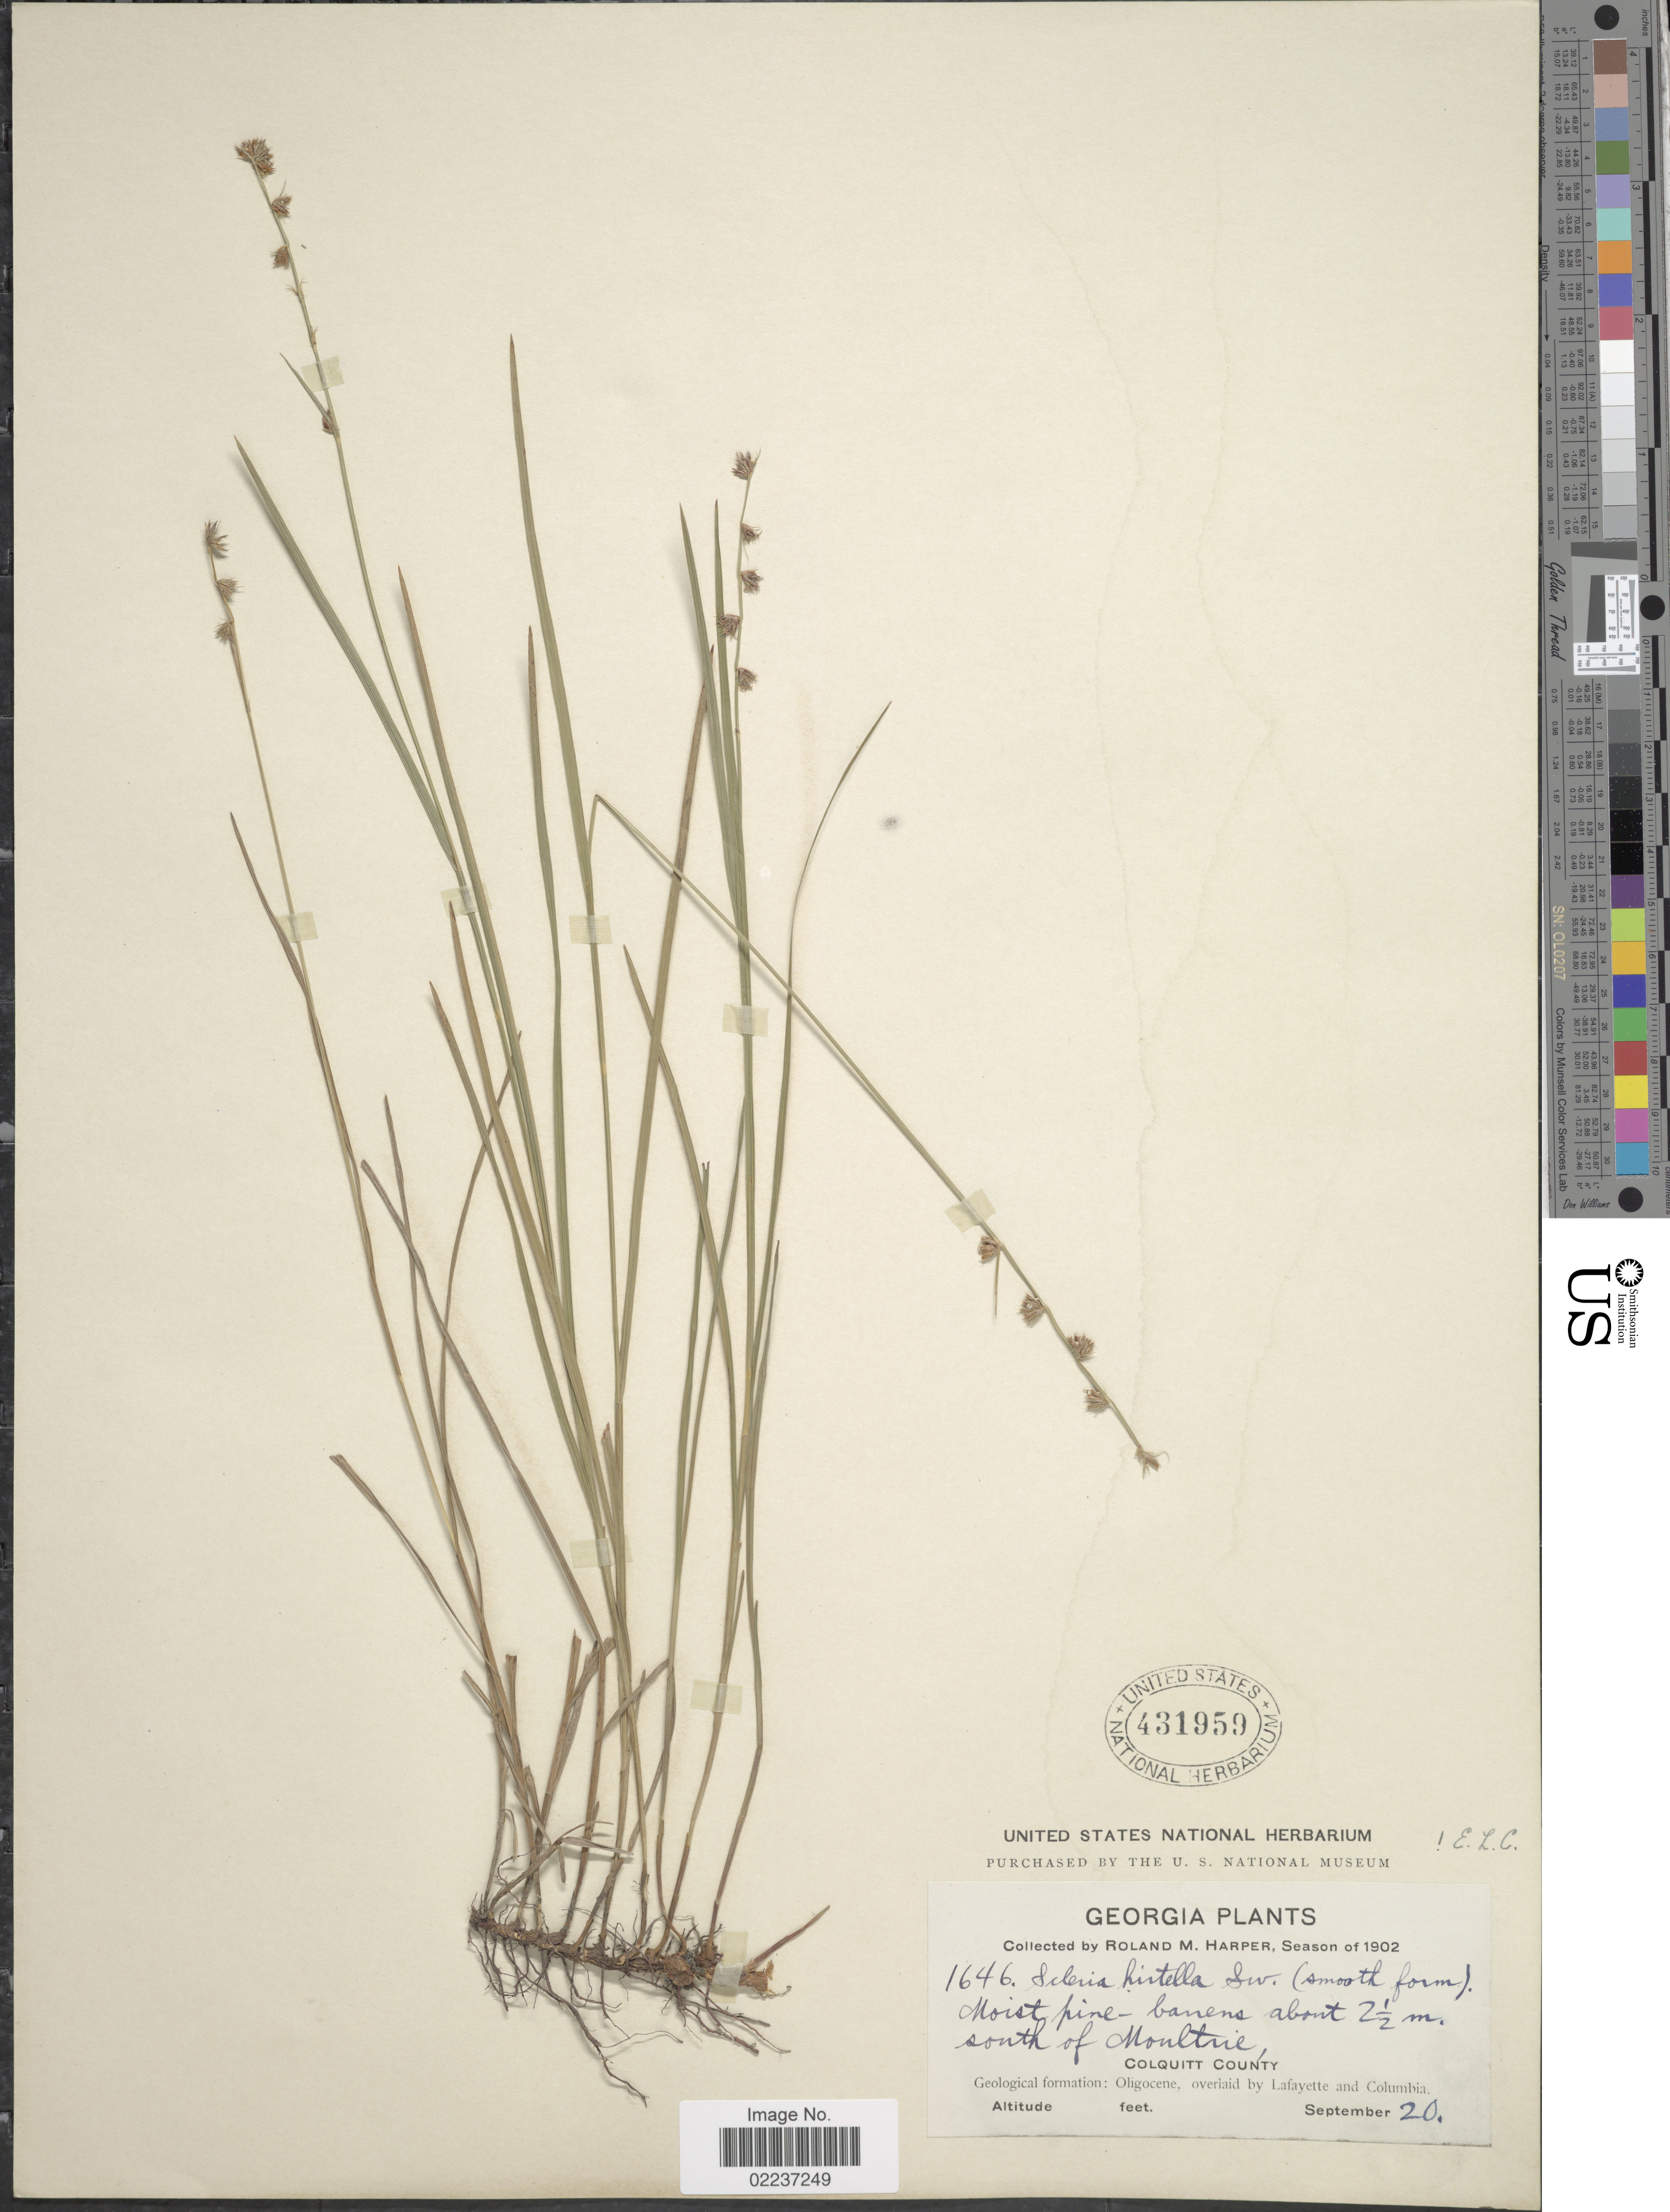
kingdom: Plantae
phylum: Tracheophyta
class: Liliopsida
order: Poales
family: Cyperaceae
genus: Scleria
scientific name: Scleria hirtella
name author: Sw.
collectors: R. M. Harper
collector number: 1646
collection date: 1902-09-20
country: United States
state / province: Georgia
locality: Moist pine-barrens about 2½ m. south of Moultrie, Colquitt County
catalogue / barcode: US 431959